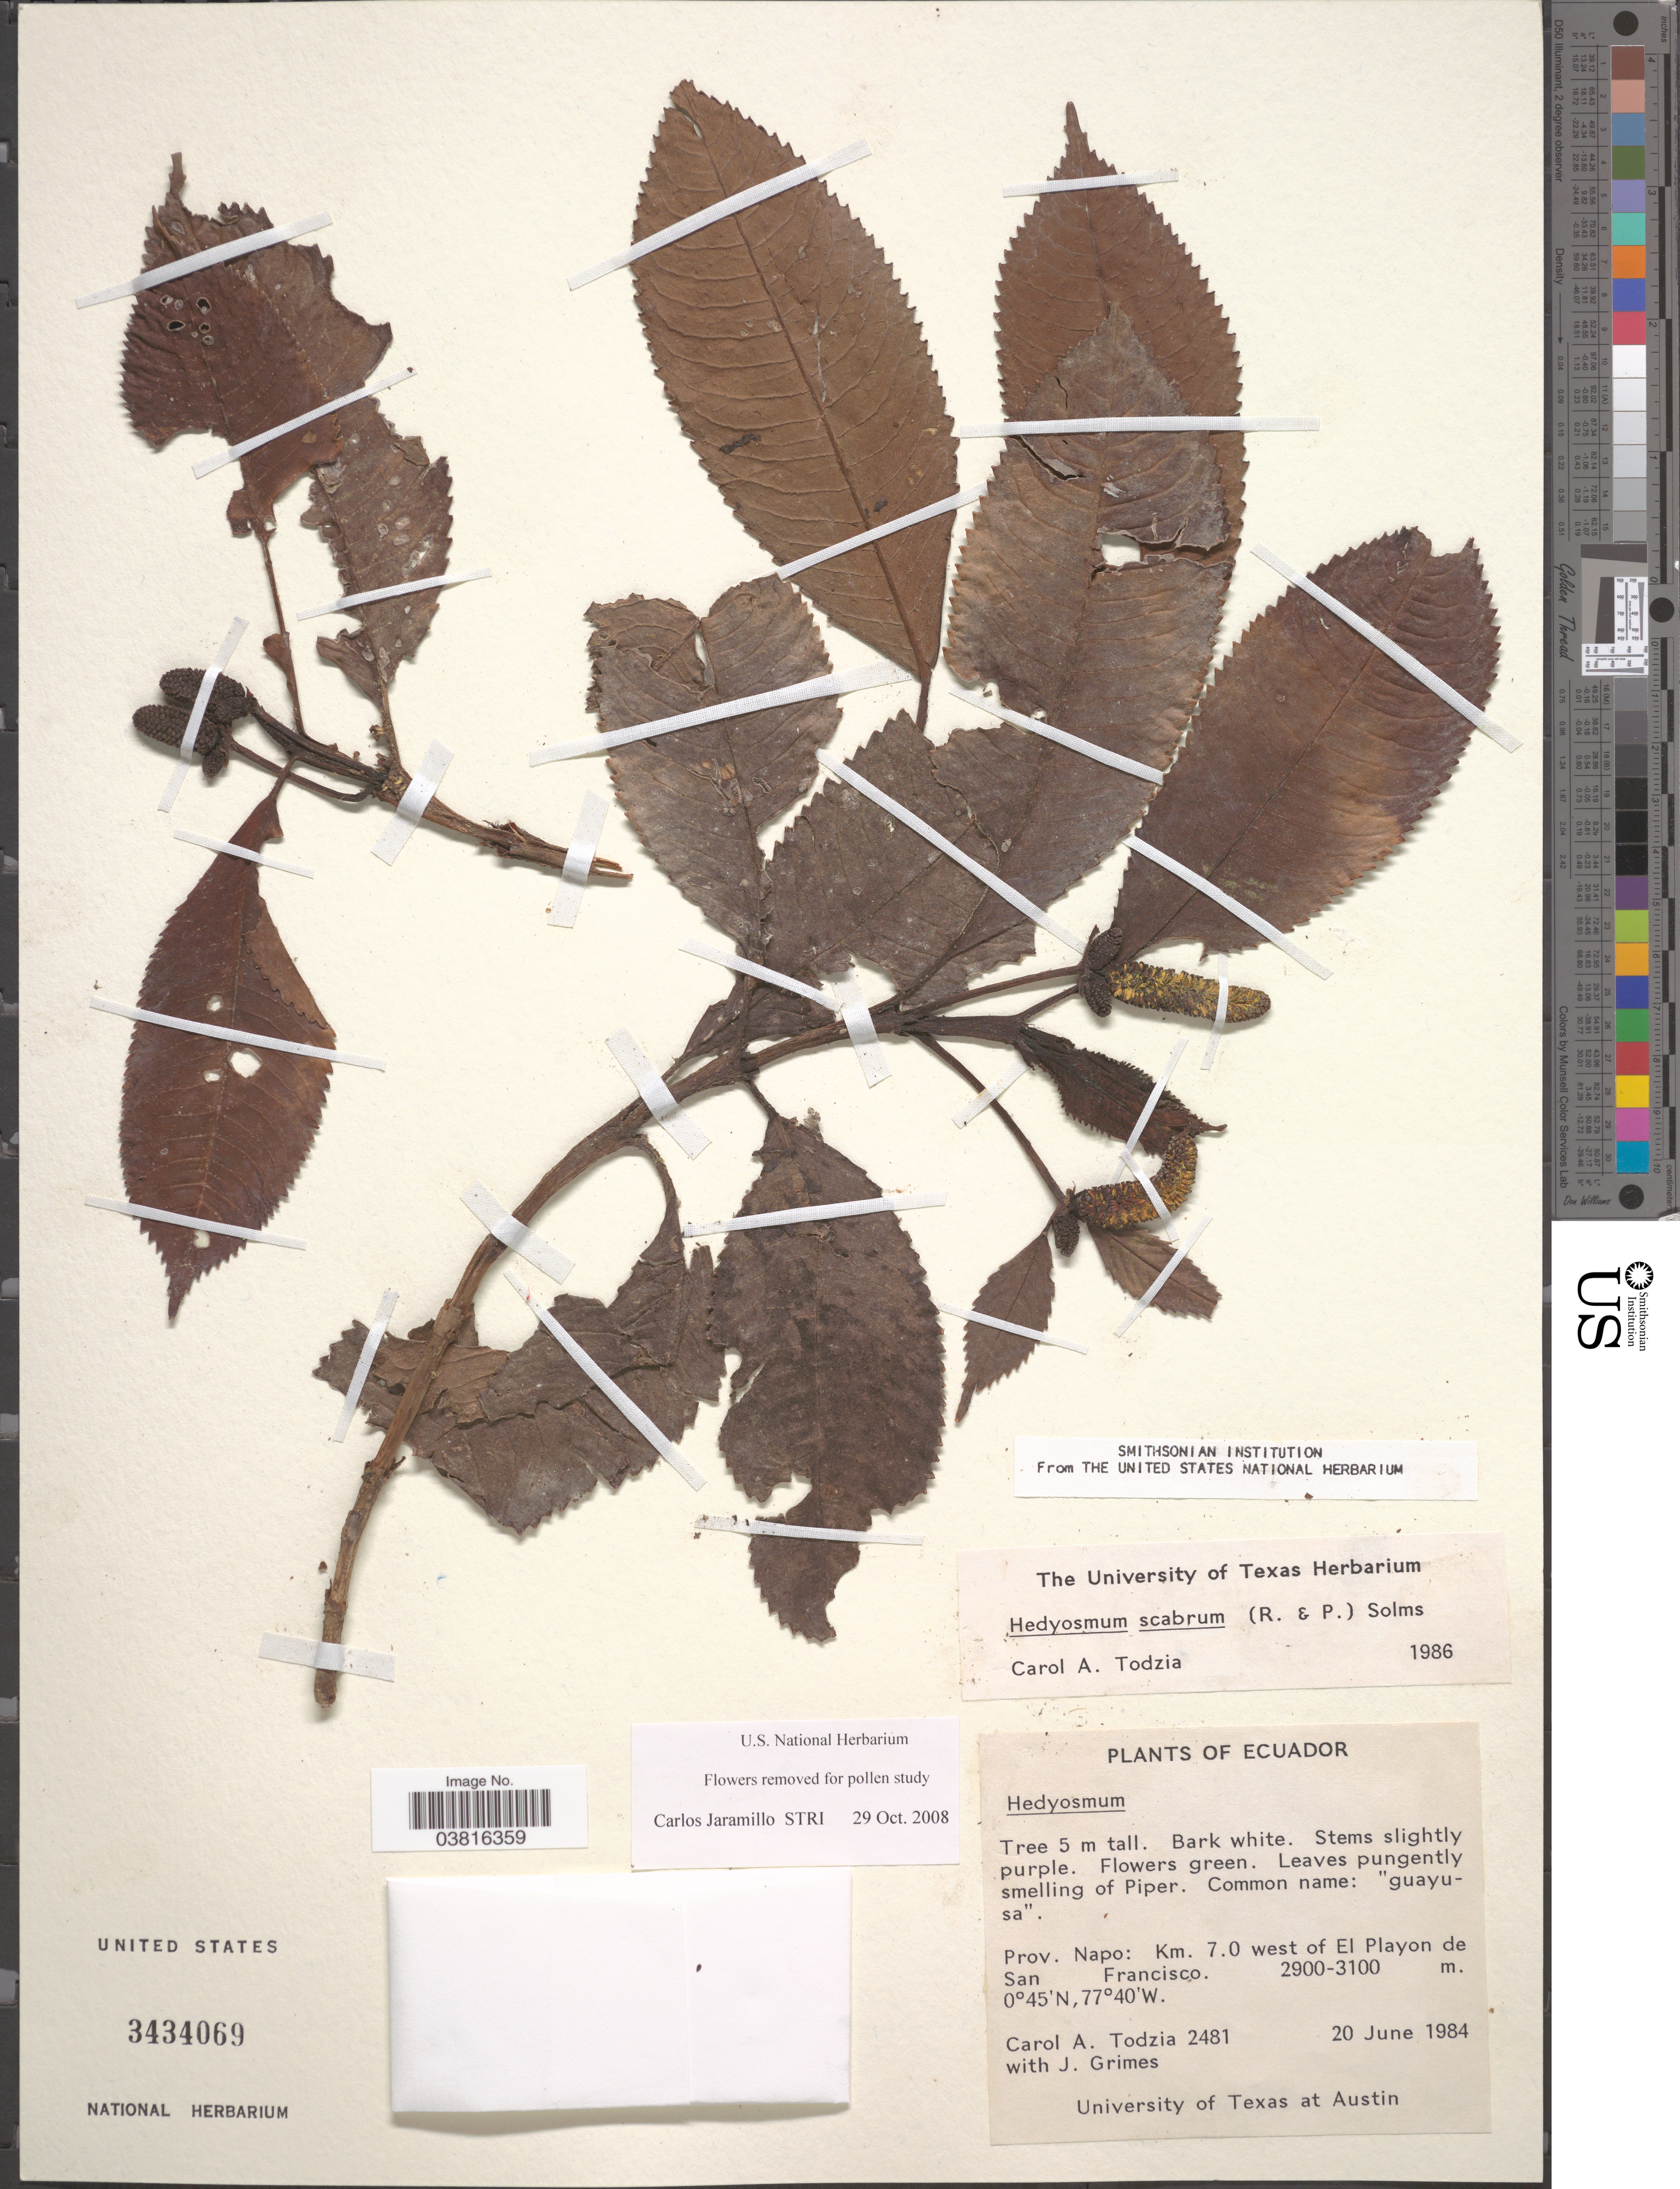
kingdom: Plantae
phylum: Tracheophyta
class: Magnoliopsida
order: Chloranthales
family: Chloranthaceae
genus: Hedyosmum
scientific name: Hedyosmum scabrum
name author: Solms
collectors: C. A. Todzia & J. Grimes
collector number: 2481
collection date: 1984-06-20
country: Ecuador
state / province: Napo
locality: Km. 7.0 west of El Playon de San Francisco.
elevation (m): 2900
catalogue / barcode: US 3434069